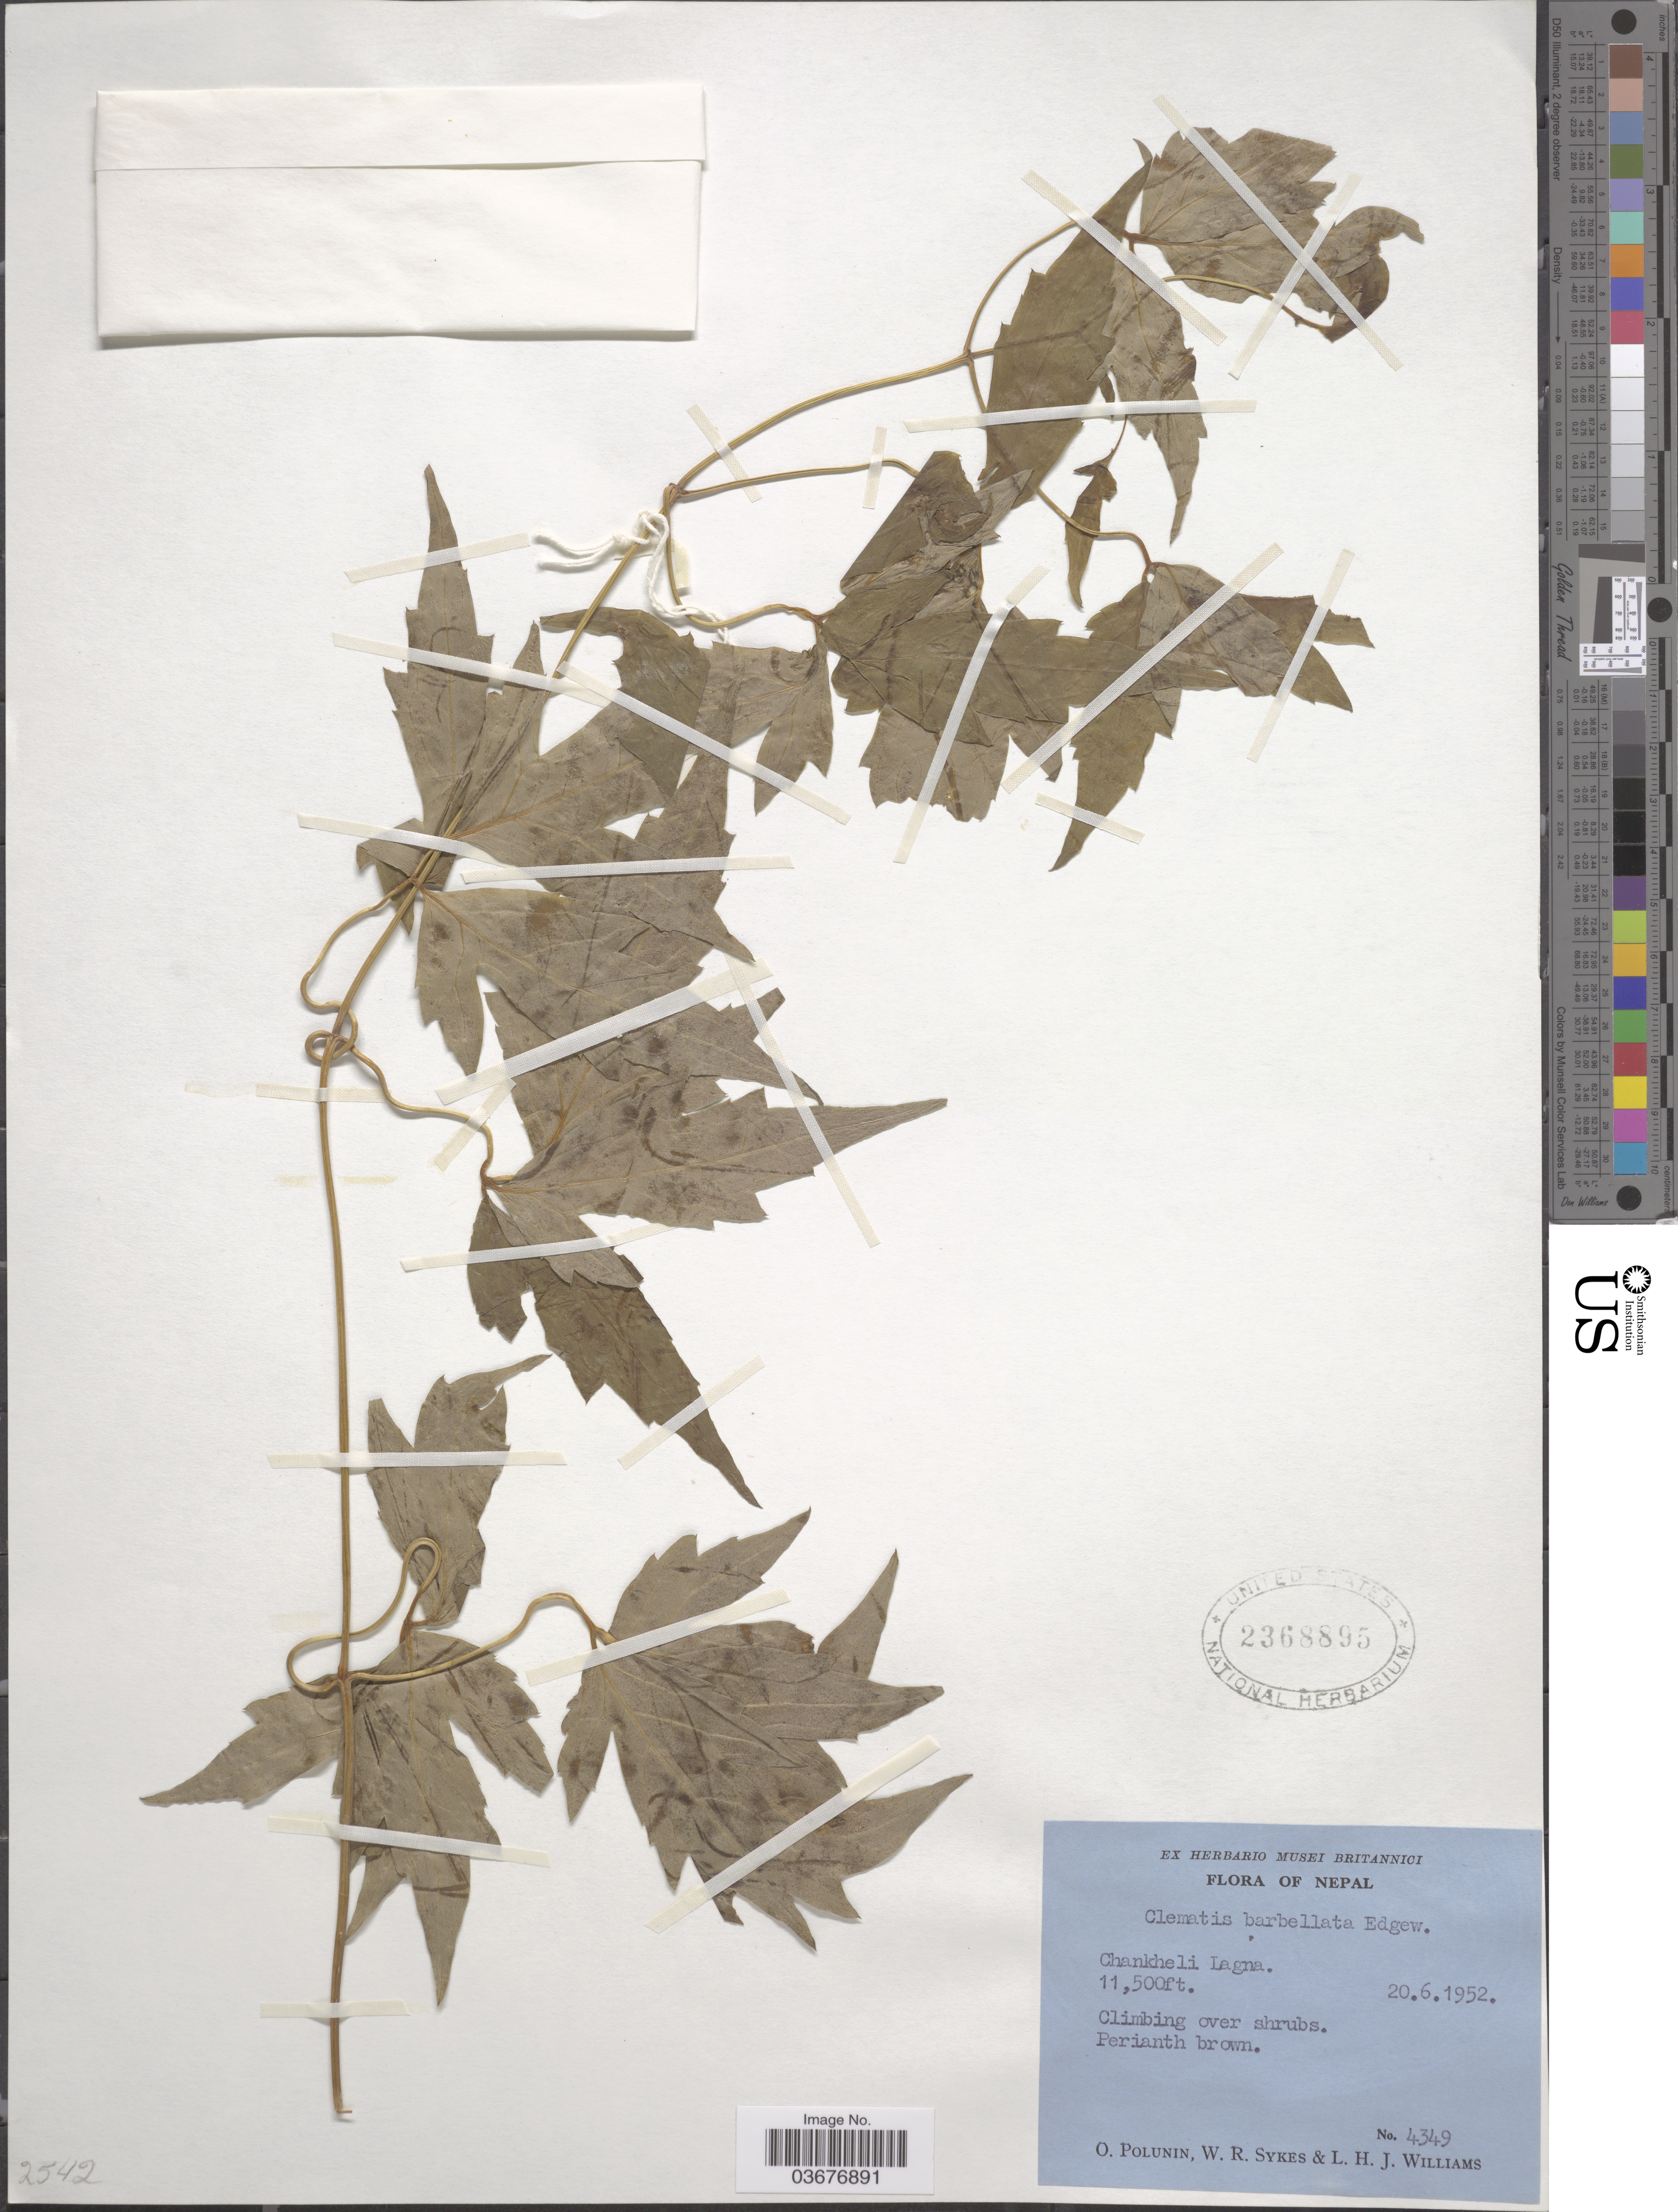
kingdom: Plantae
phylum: Tracheophyta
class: Magnoliopsida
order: Ranunculales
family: Ranunculaceae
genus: Clematis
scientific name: Clematis barbellata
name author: Edgew.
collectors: O. V. Polunin, W. R. Sykes & L. H. J. Williams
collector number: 4349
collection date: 1952-06-20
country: Nepal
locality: Chankheli Lagna.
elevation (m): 3505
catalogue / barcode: US 2368895